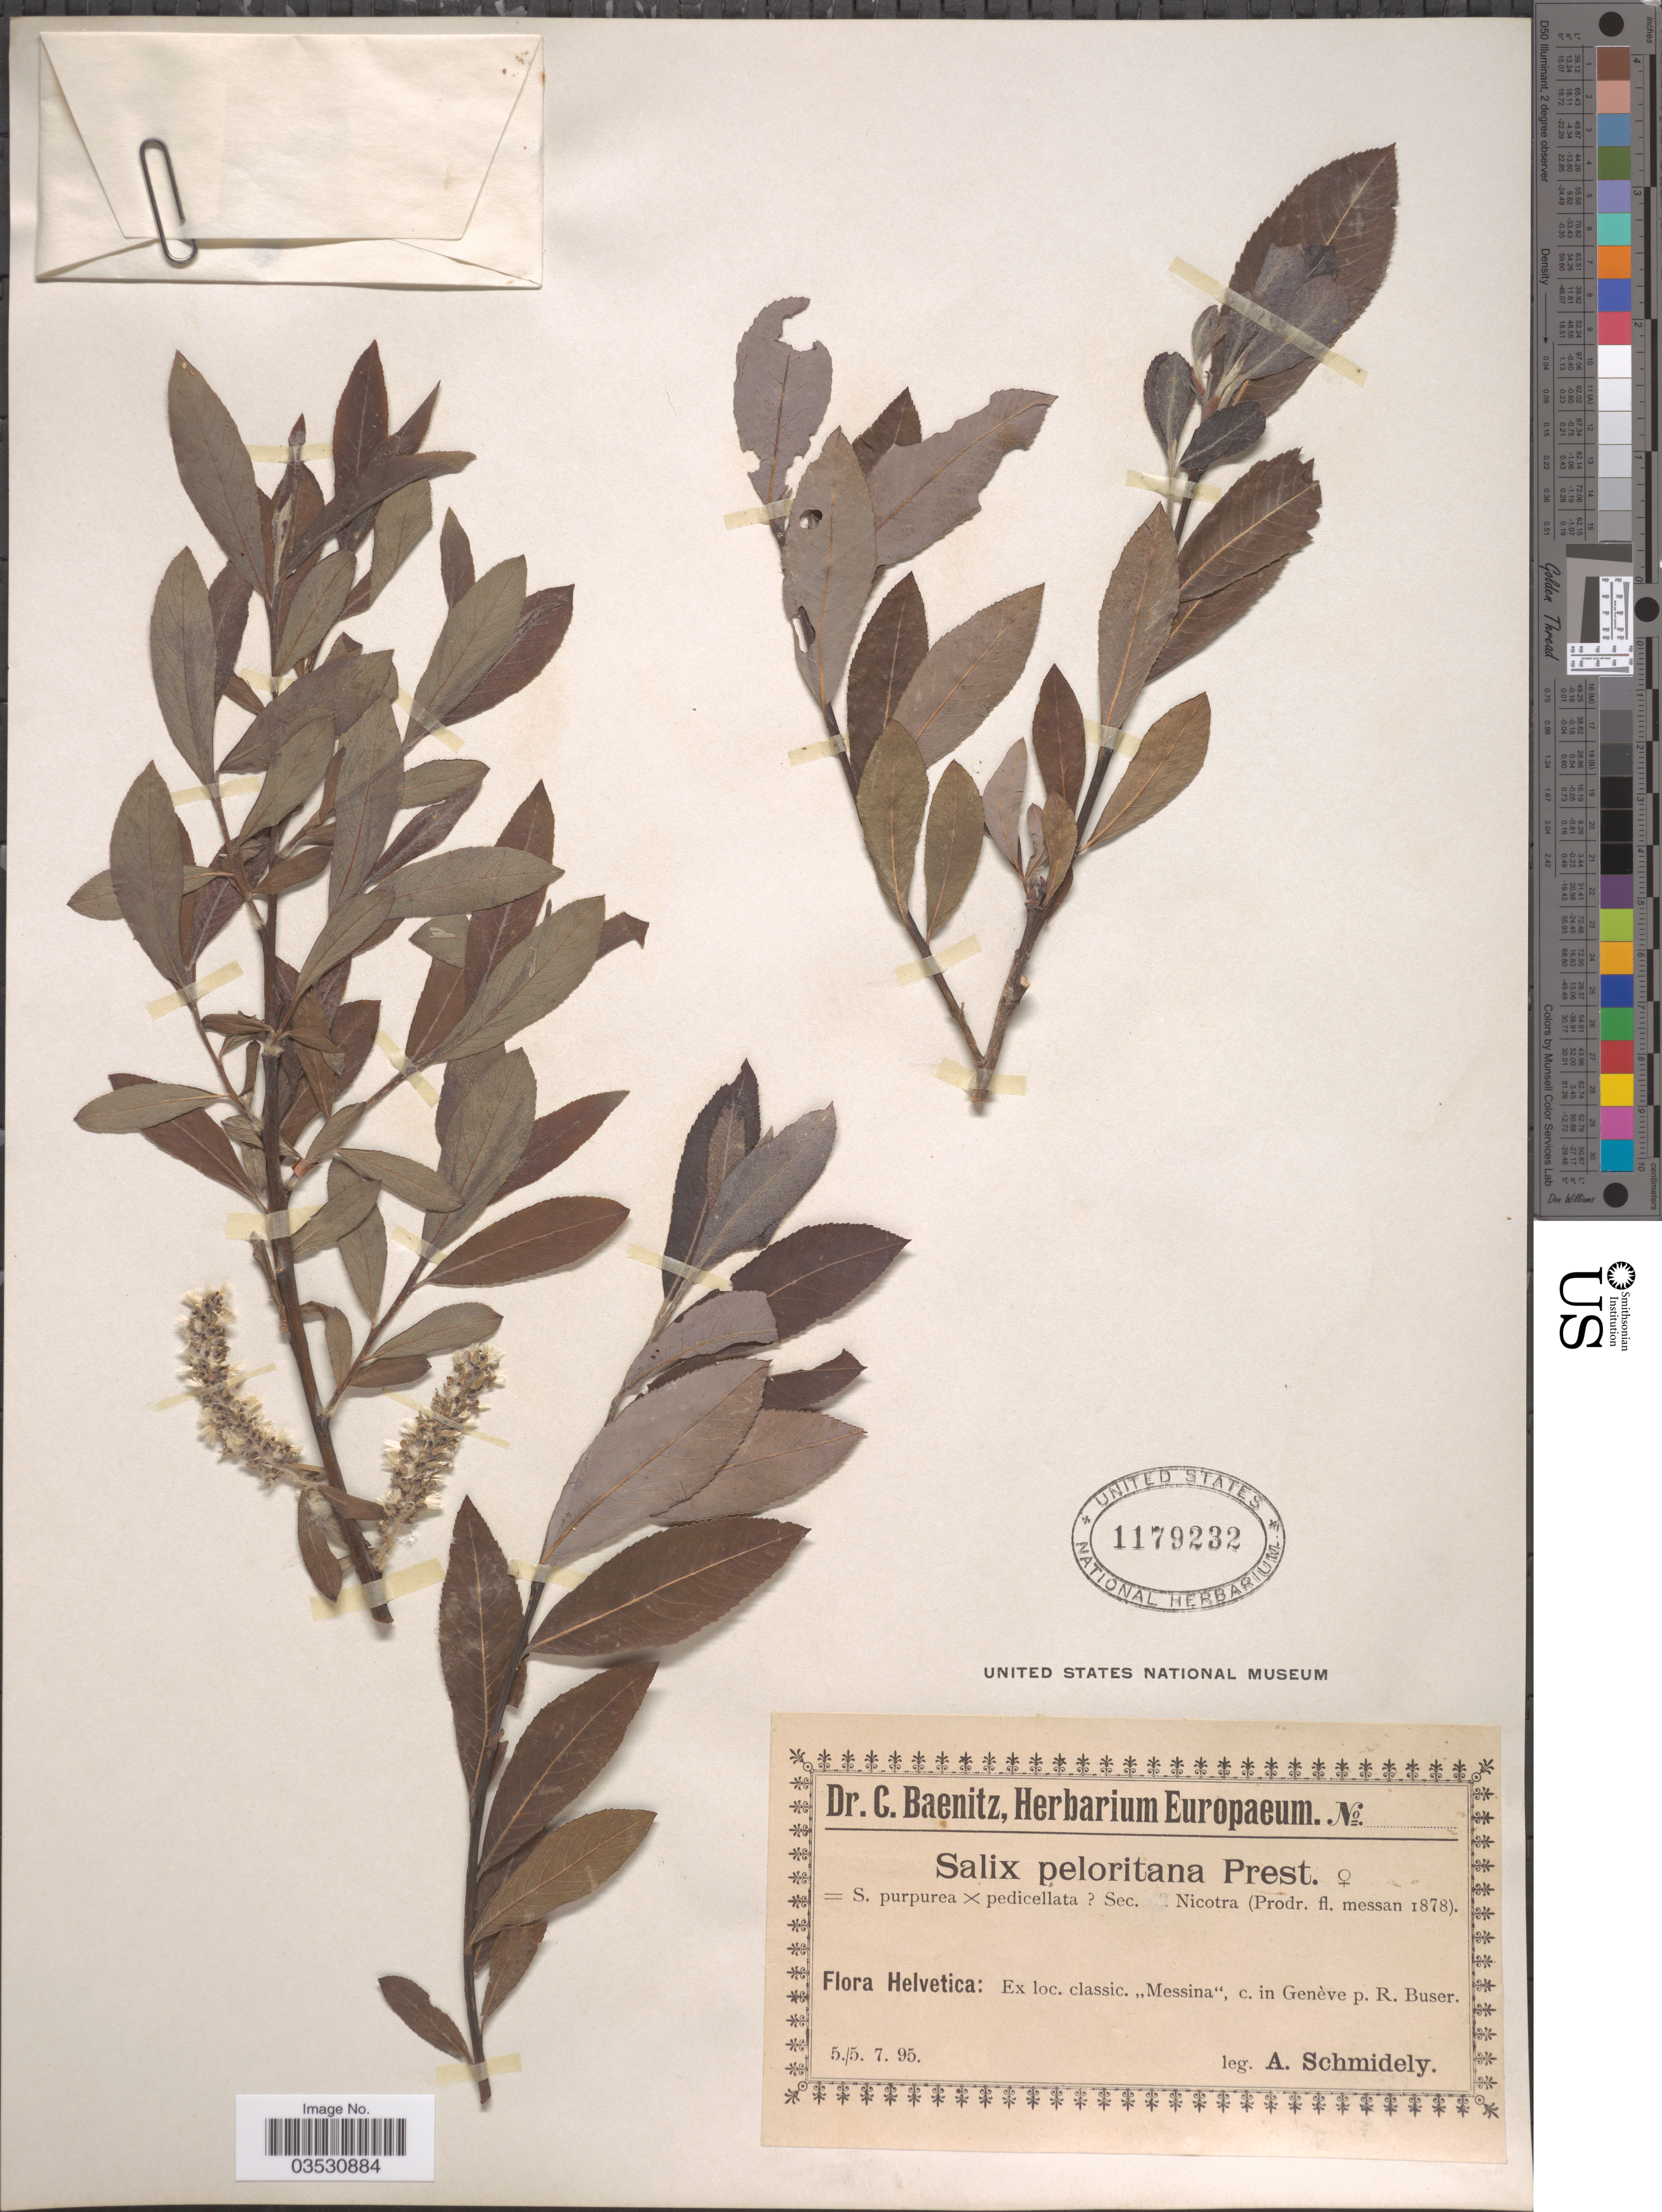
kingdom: Plantae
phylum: Tracheophyta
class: Magnoliopsida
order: Malpighiales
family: Salicaceae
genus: Salix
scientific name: Salix peloritana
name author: Prest. ex Tineo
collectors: A. Schmidely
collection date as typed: Transcribed d/m/y: 5/5/95 to /7/95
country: Switzerland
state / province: Genève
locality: Helvetica: Ex. loc. classic. "Messina", c. in Genève p. R. Buser.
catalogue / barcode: US 1179232